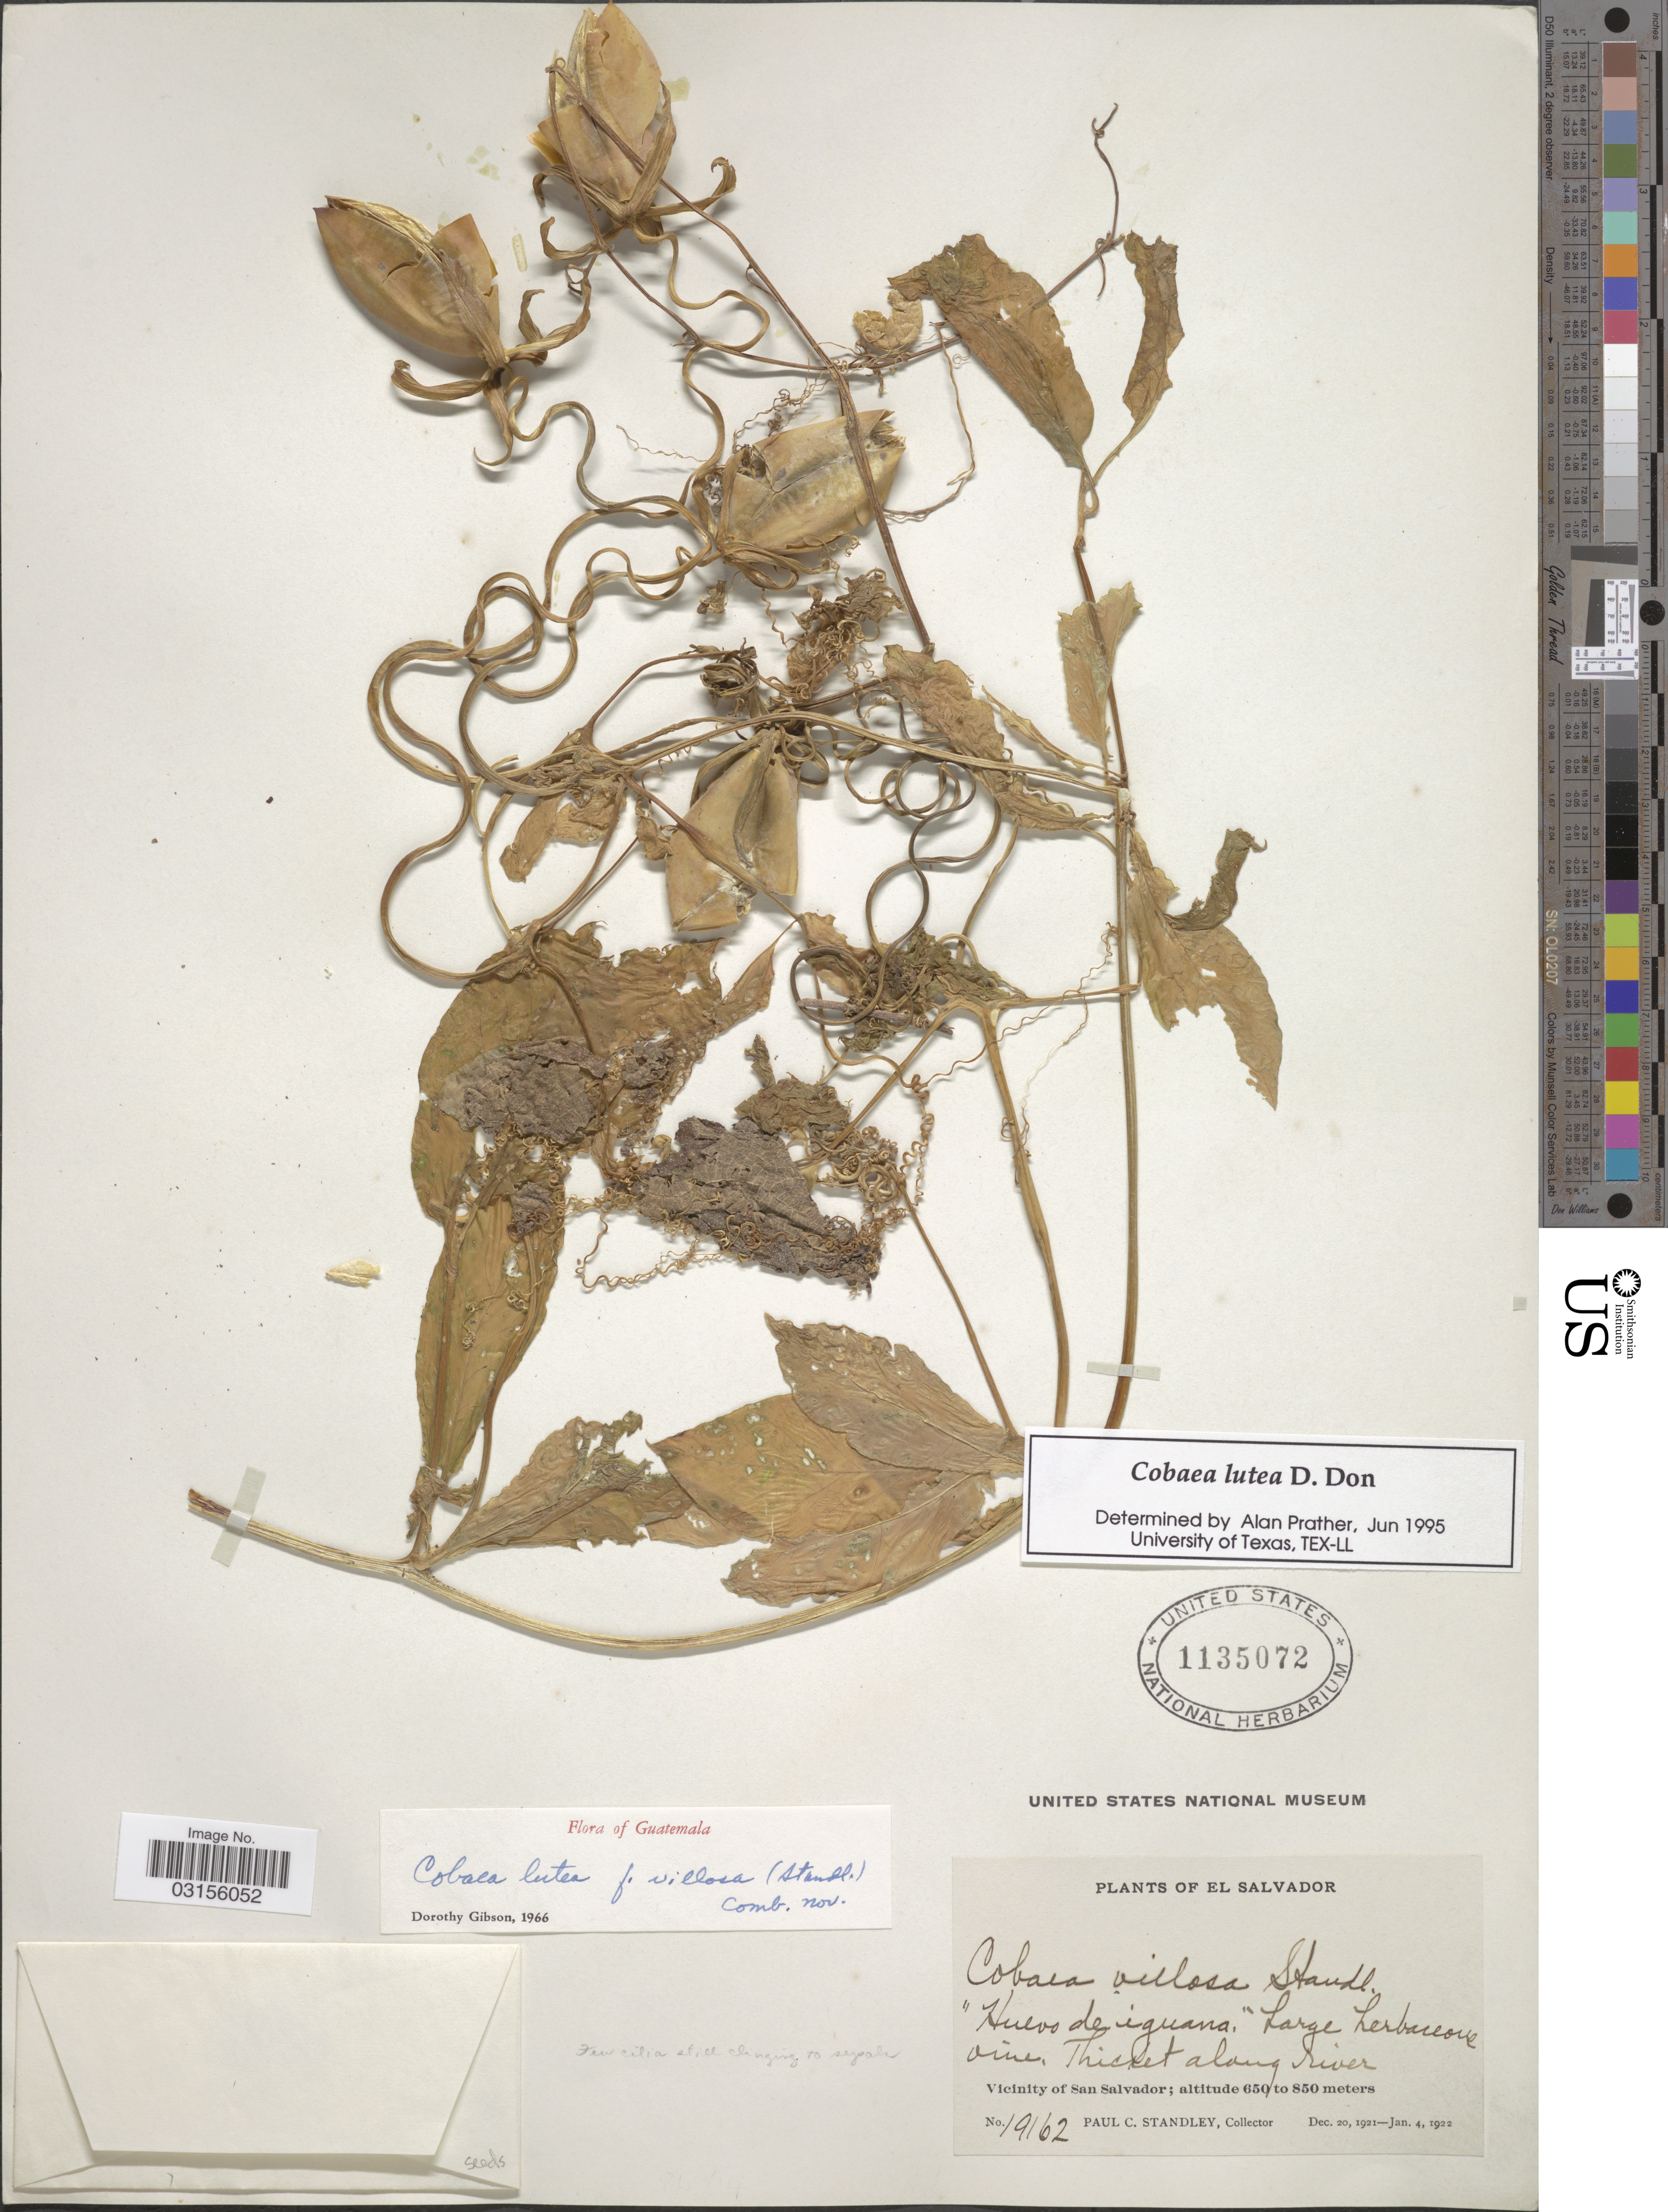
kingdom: Plantae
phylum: Tracheophyta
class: Magnoliopsida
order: Ericales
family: Polemoniaceae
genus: Cobaea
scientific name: Cobaea lutea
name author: D. Don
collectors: P. C. Standley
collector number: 19162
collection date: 1921-12-20/1922-01-04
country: El Salvador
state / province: San Salvador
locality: Vicinity of San Salvador.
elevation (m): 650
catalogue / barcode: US 1135072